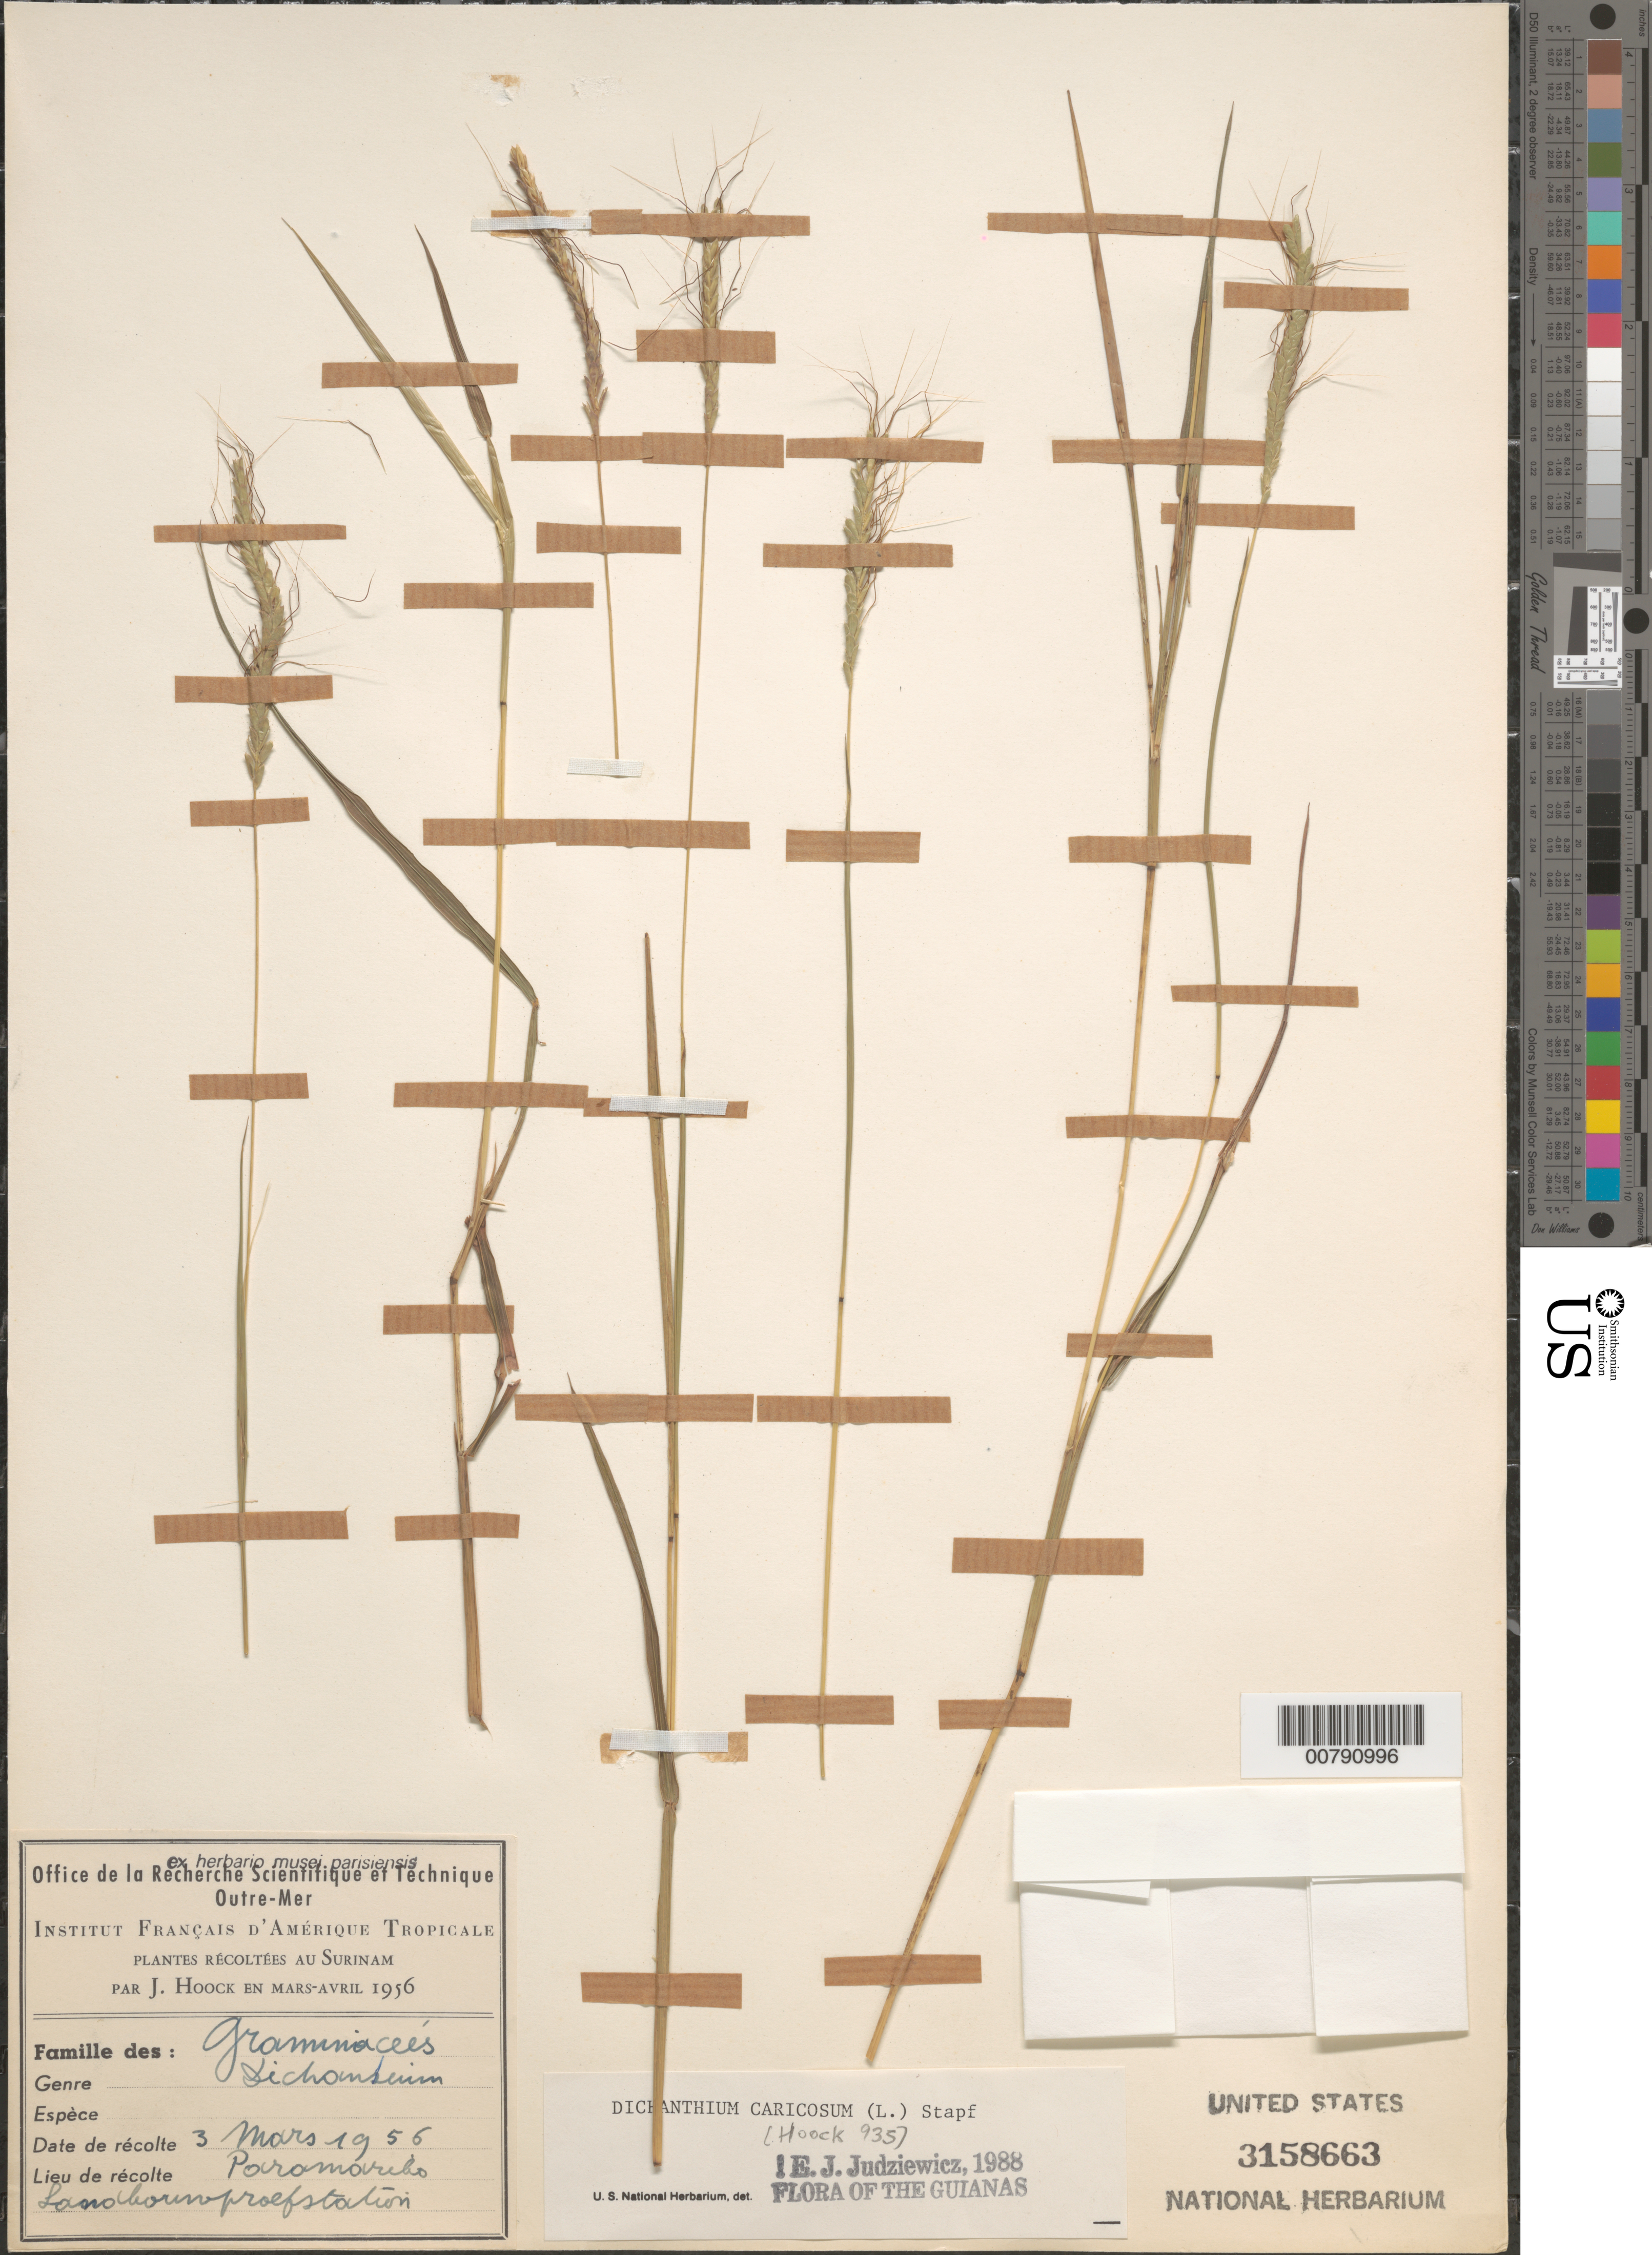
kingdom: Plantae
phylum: Tracheophyta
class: Liliopsida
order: Poales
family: Poaceae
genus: Dichanthium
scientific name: Dichanthium caricosum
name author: (L.) A. Camus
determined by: Judziewicz, E. J.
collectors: J. Hoock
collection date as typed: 3-Mar-56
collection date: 1956-03-03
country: Suriname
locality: Paramaribo, Landbouropraefstation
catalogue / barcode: US 3159663